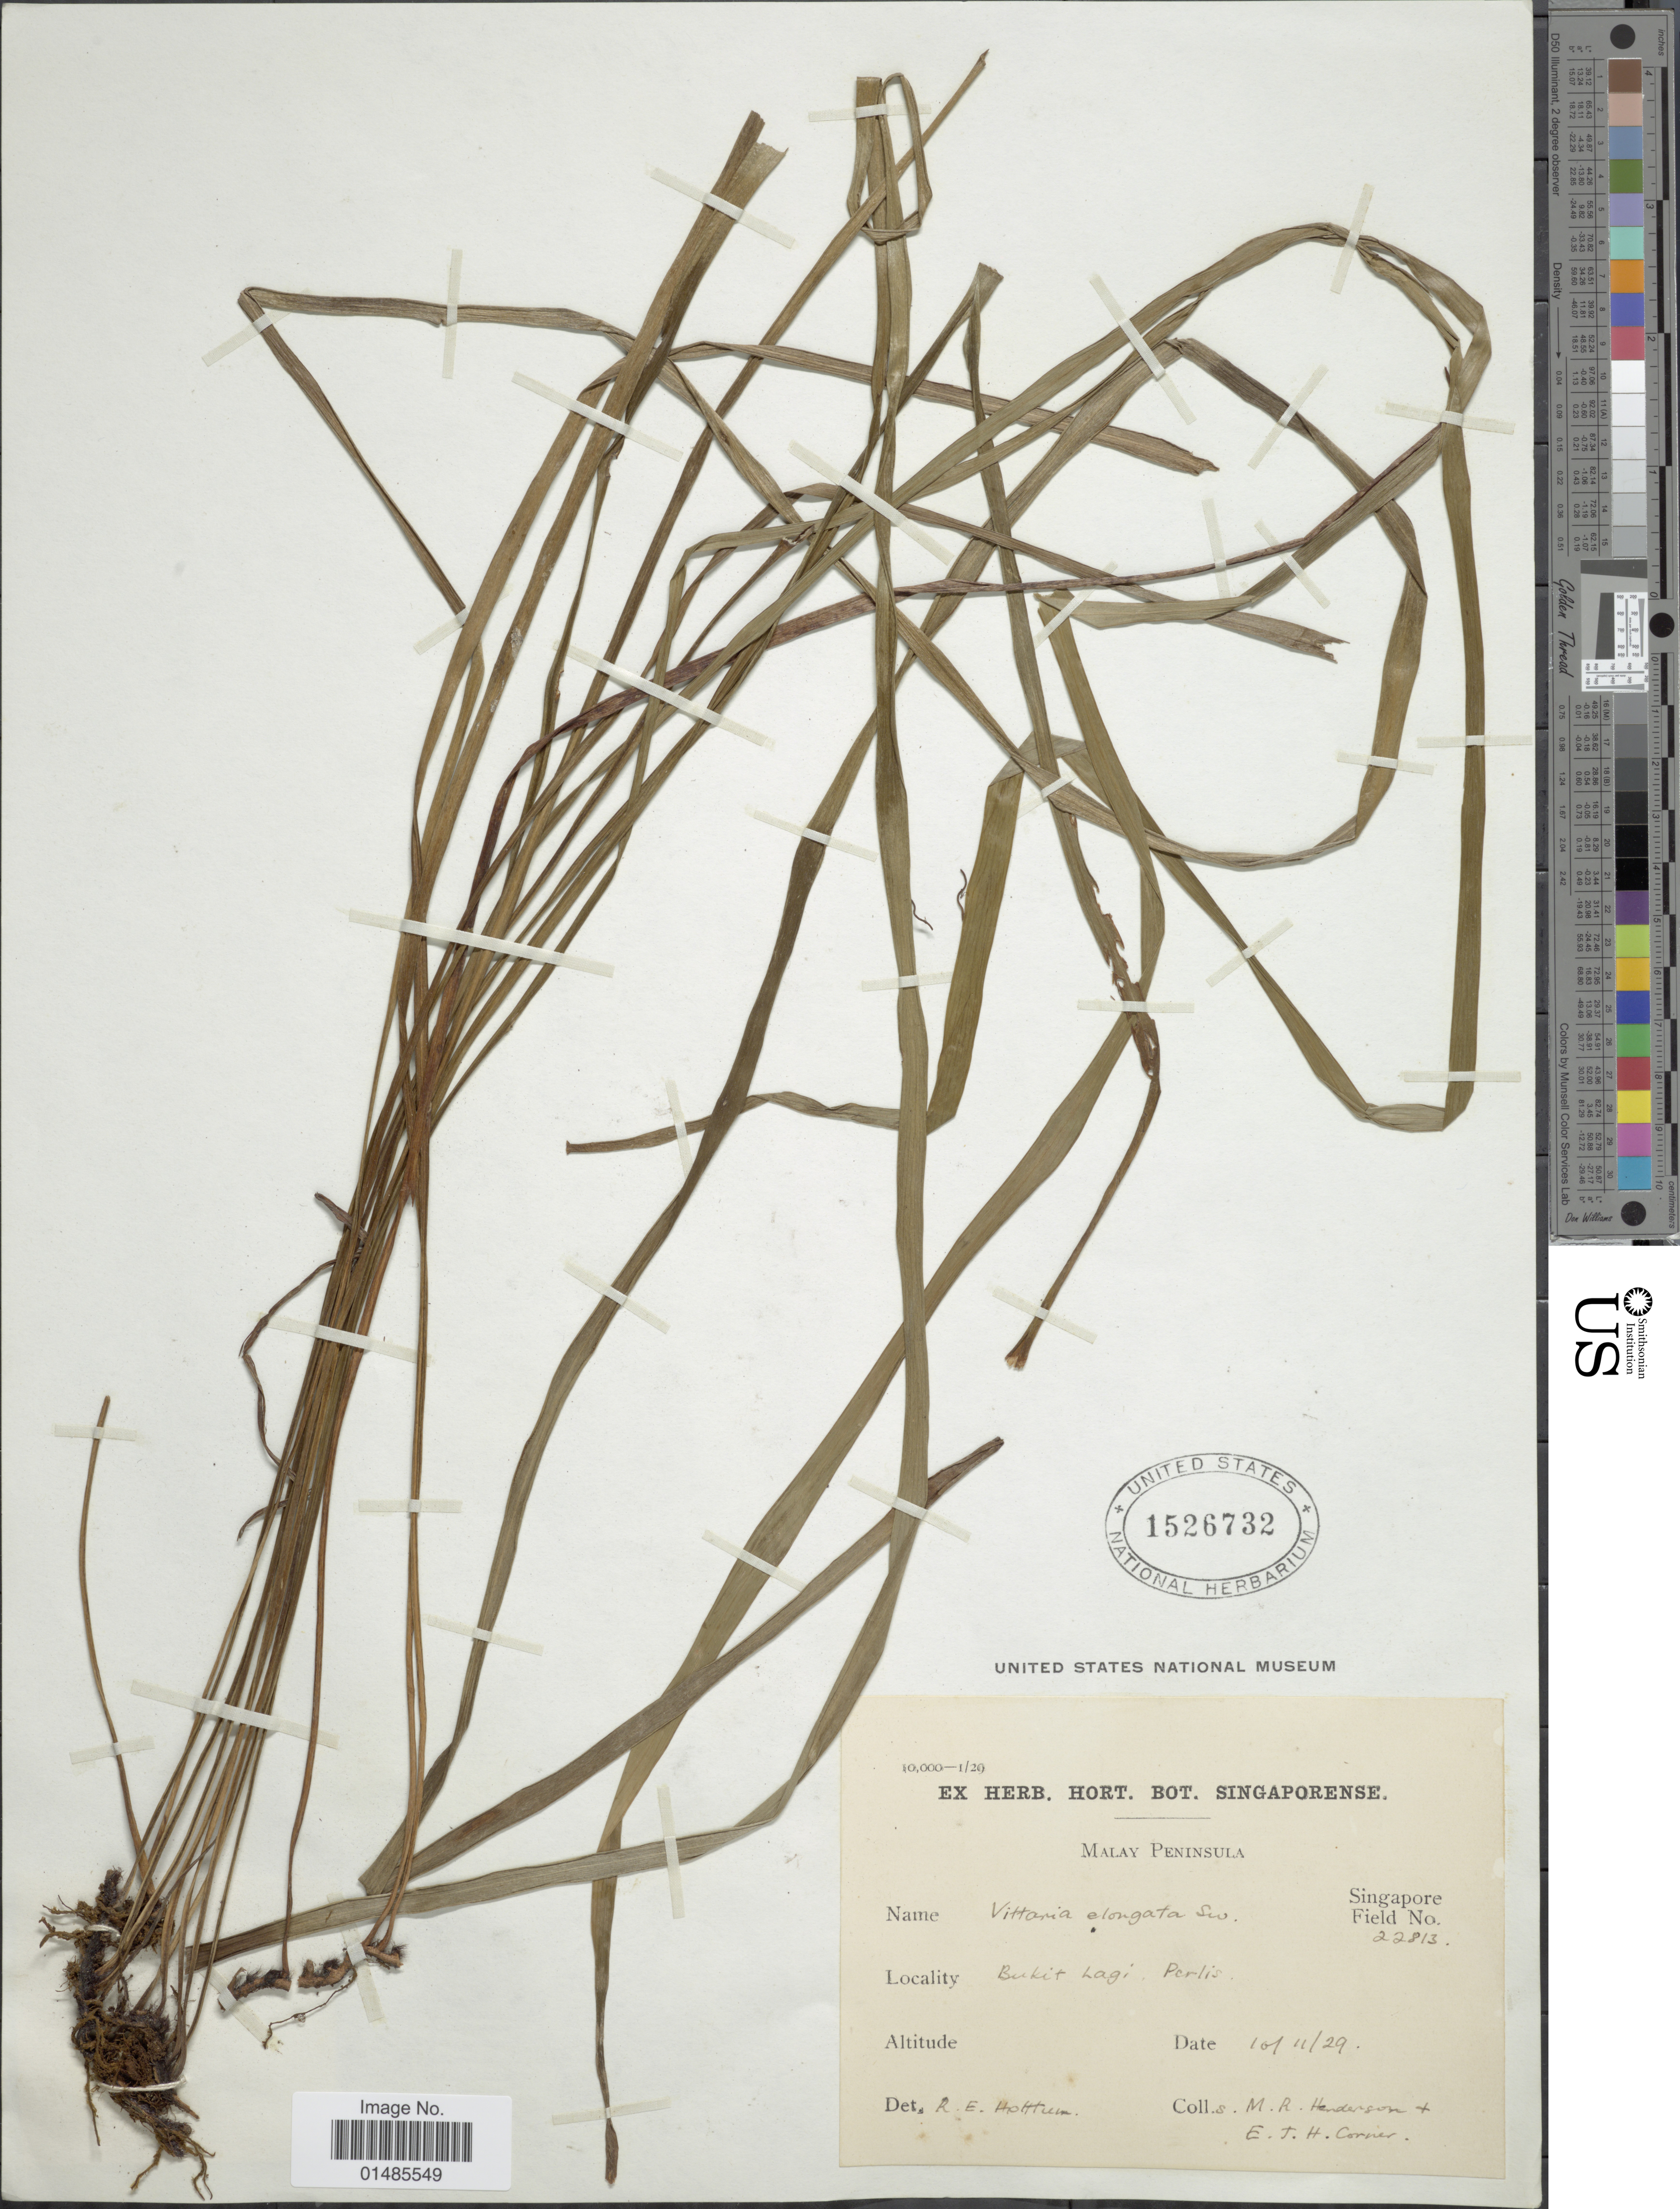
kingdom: Plantae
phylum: Tracheophyta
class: Polypodiopsida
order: Polypodiales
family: Pteridaceae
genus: Haplopteris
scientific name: Haplopteris elongata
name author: (Sw.) Crane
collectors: M. Henderson & E. Corner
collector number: Singapore Field 22813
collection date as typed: Transcribed d/m/y: 10/11/29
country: Malaysia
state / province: Perlis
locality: Malay Peninsula. Bukit Lagi.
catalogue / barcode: US 1526732